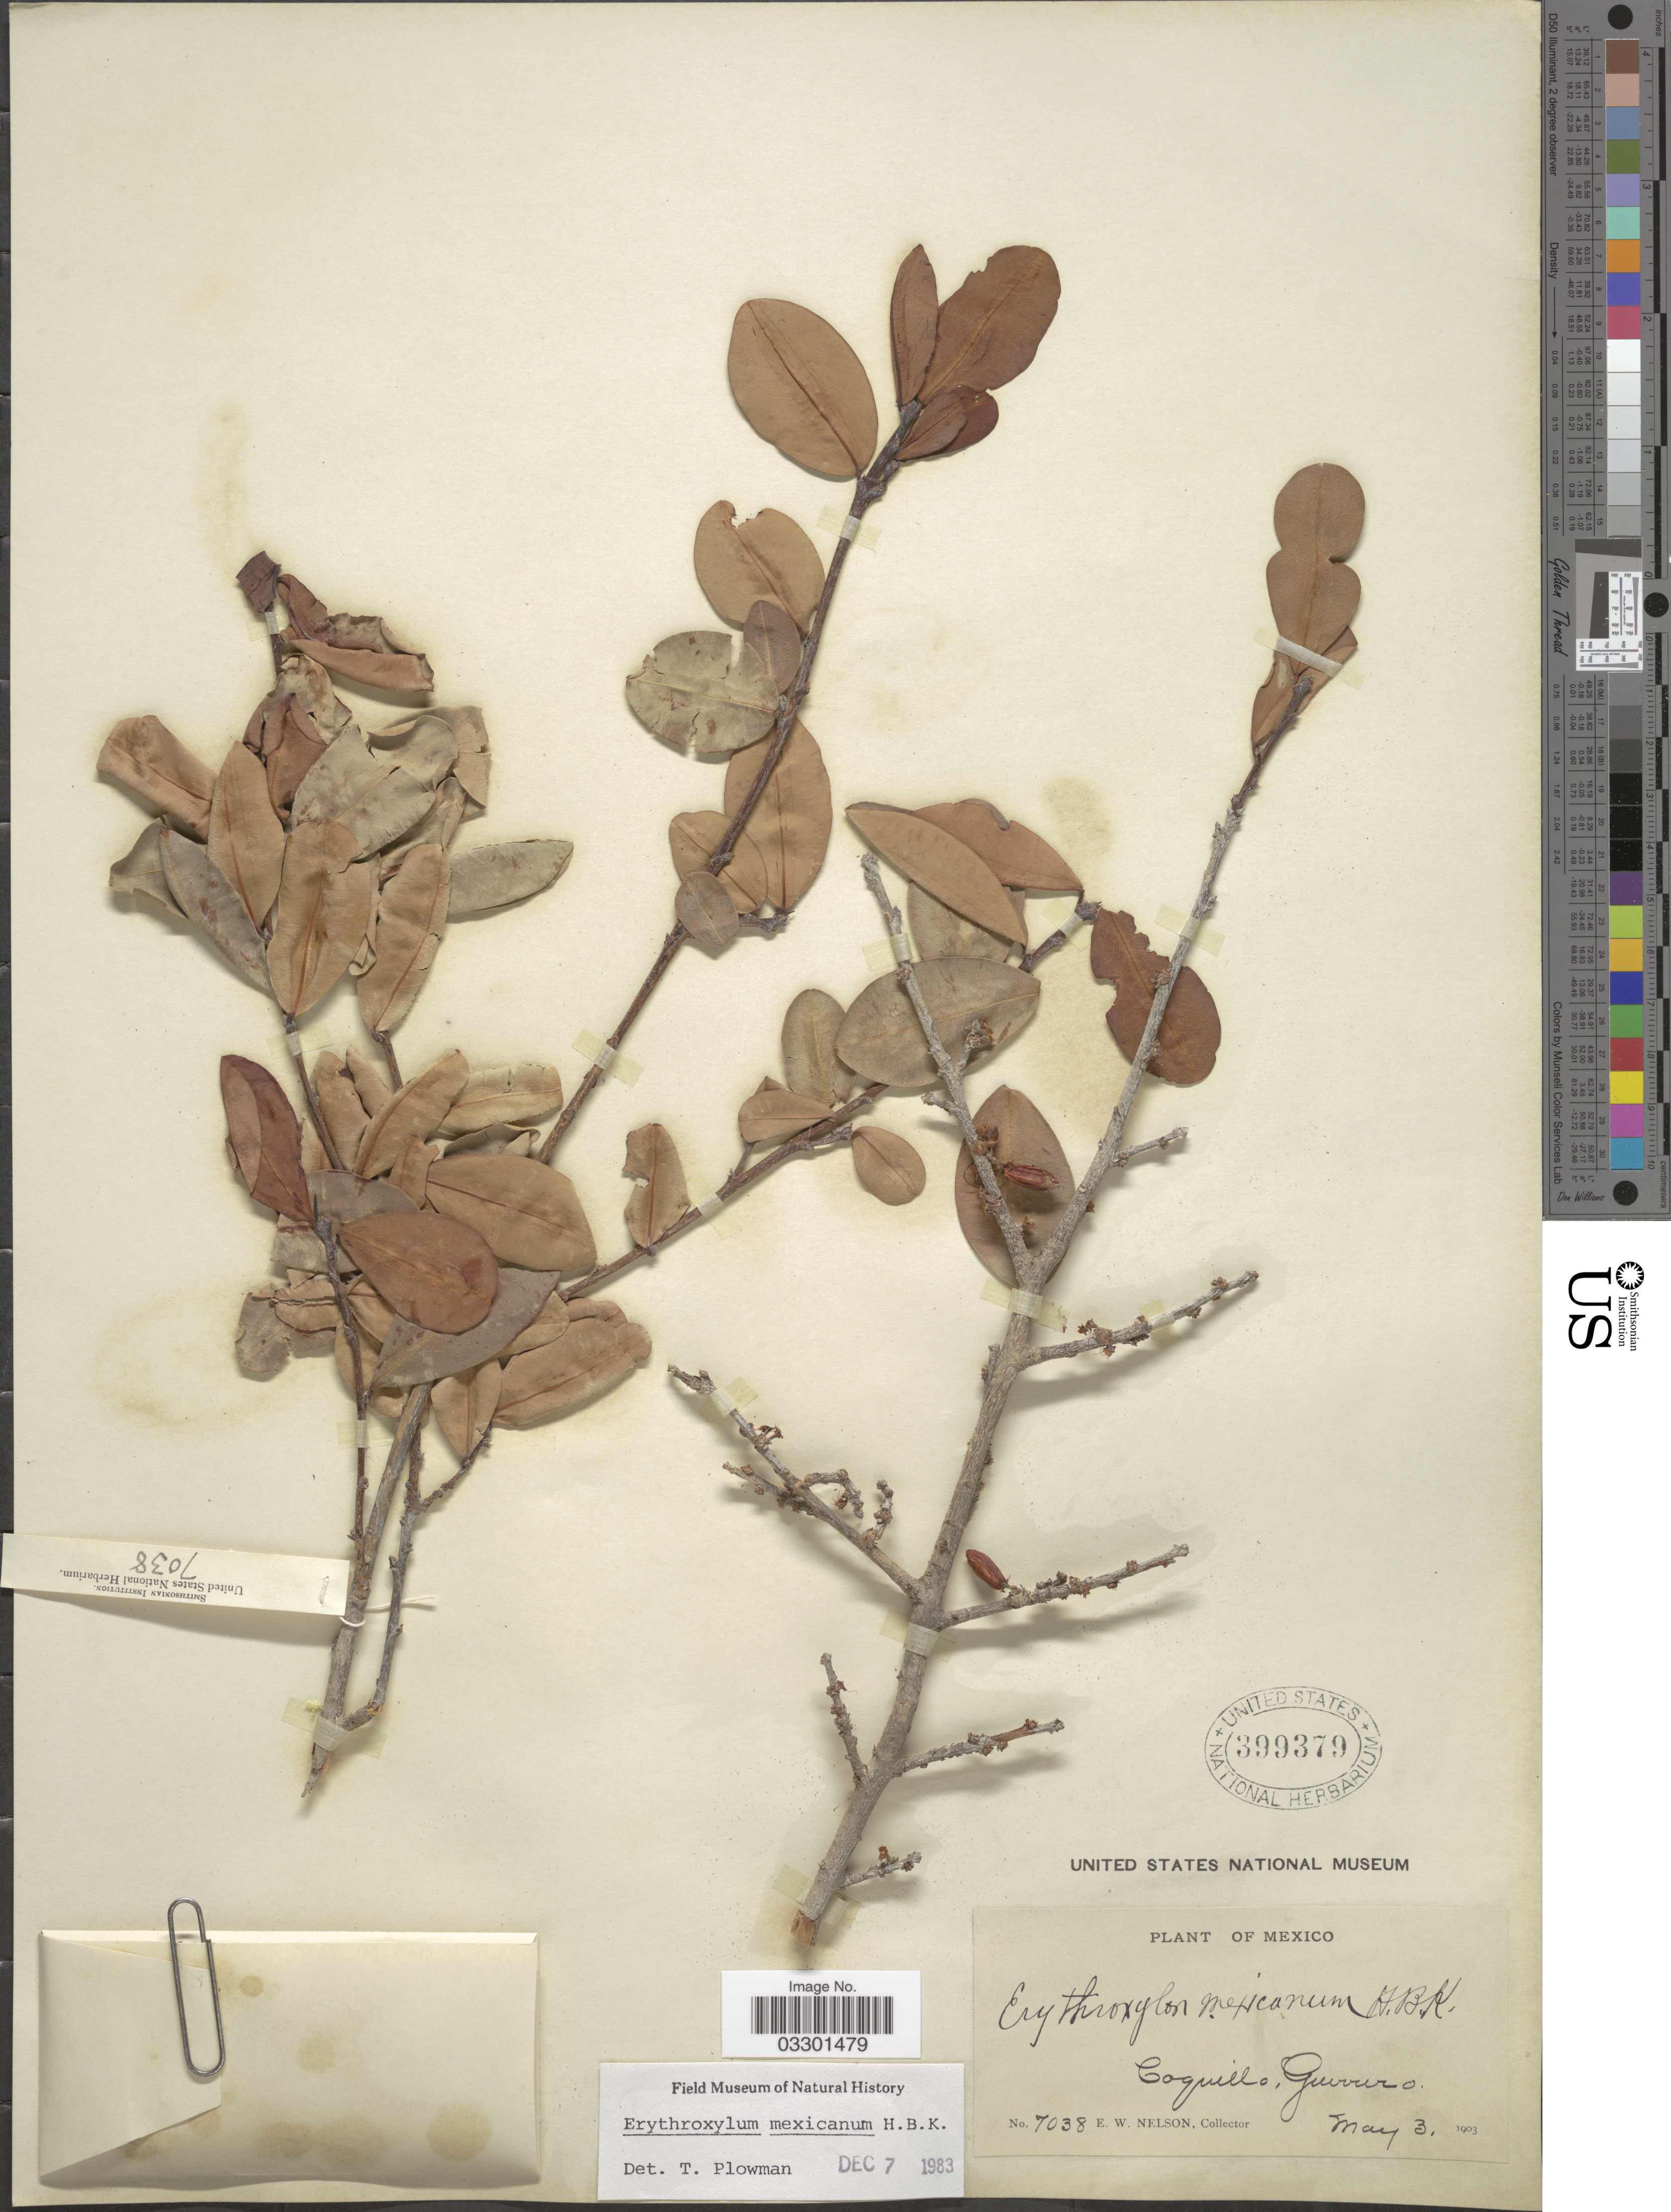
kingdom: Plantae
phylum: Tracheophyta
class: Magnoliopsida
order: Malpighiales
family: Erythroxylaceae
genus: Erythroxylum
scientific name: Erythroxylum mexicanum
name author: Kunth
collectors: E. W. Nelson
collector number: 7038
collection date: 1903-05-03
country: Mexico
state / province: Guerrero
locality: Coquillo.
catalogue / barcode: US 399379